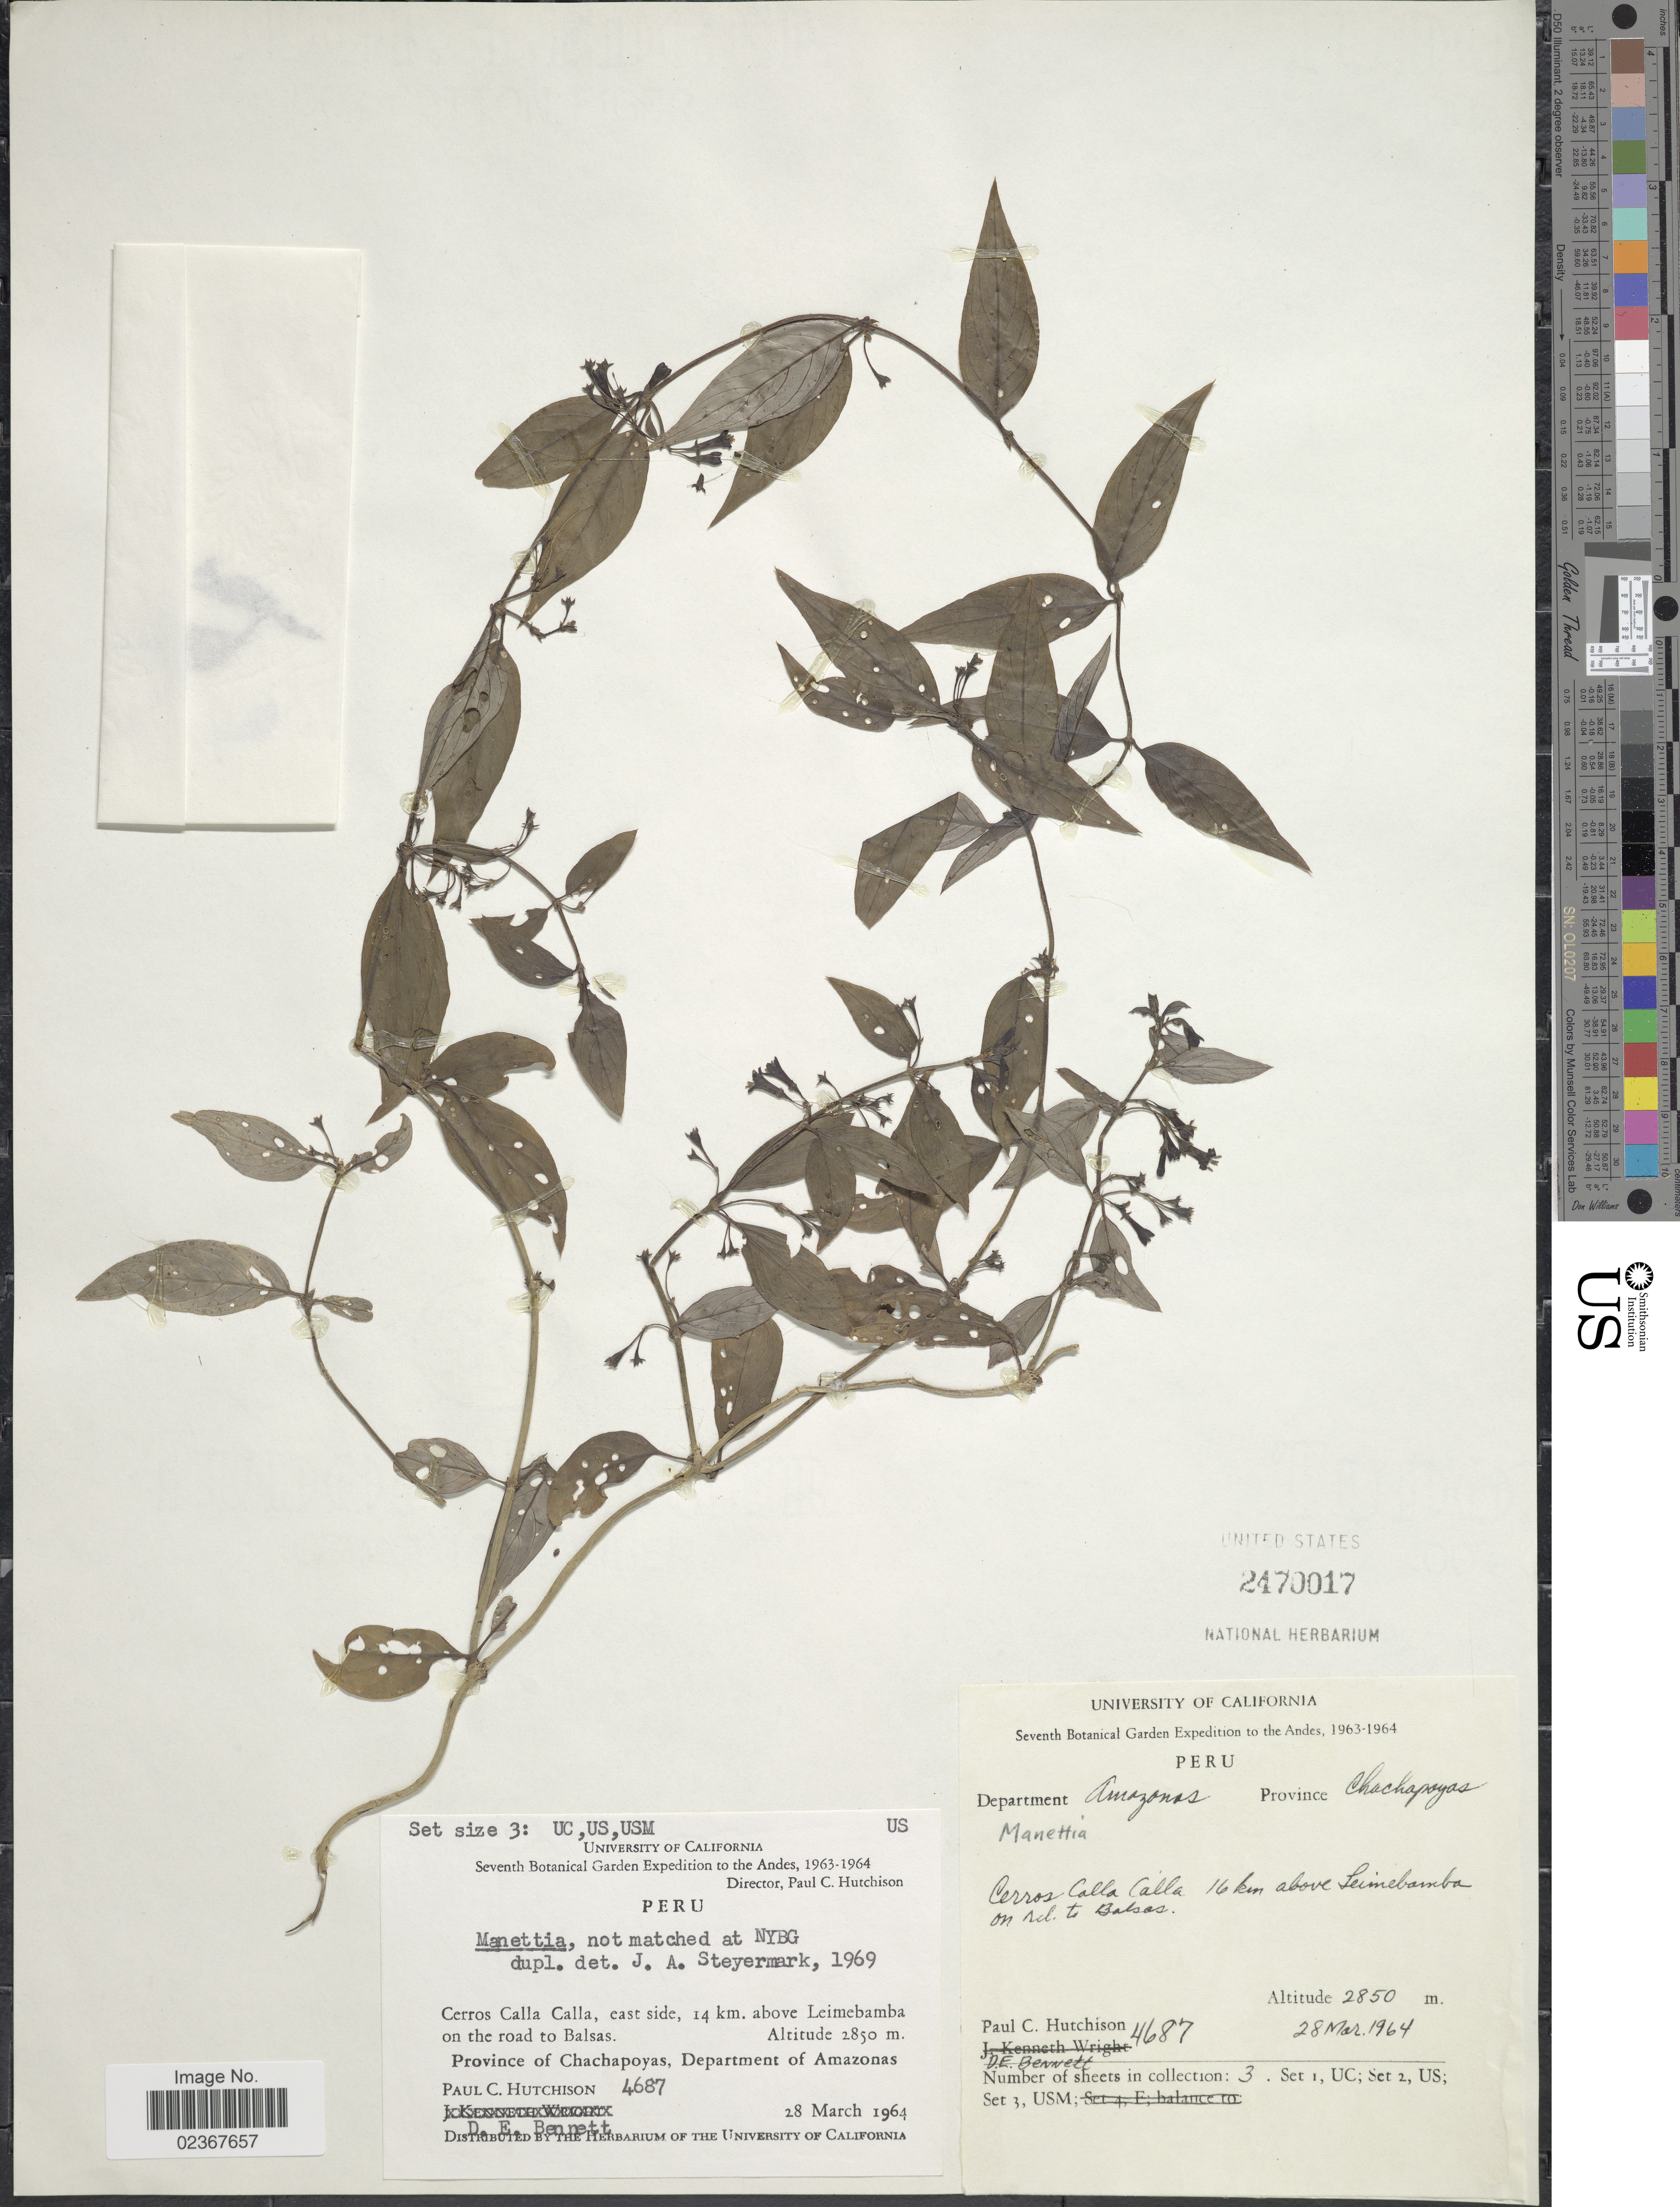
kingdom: Plantae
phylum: Tracheophyta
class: Magnoliopsida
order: Gentianales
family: Rubiaceae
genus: Manettia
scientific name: Manettia sp.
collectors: P. C. Hutchison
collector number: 4687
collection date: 1964-03-28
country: Peru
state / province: Amazonas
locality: Cerros Calla Calla, east side, 14 - 16 km., above Leimebamba on rd. to Balsas, Province Chachapoyas, Department Amazonas, The Andes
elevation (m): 2850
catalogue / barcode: US 2470017